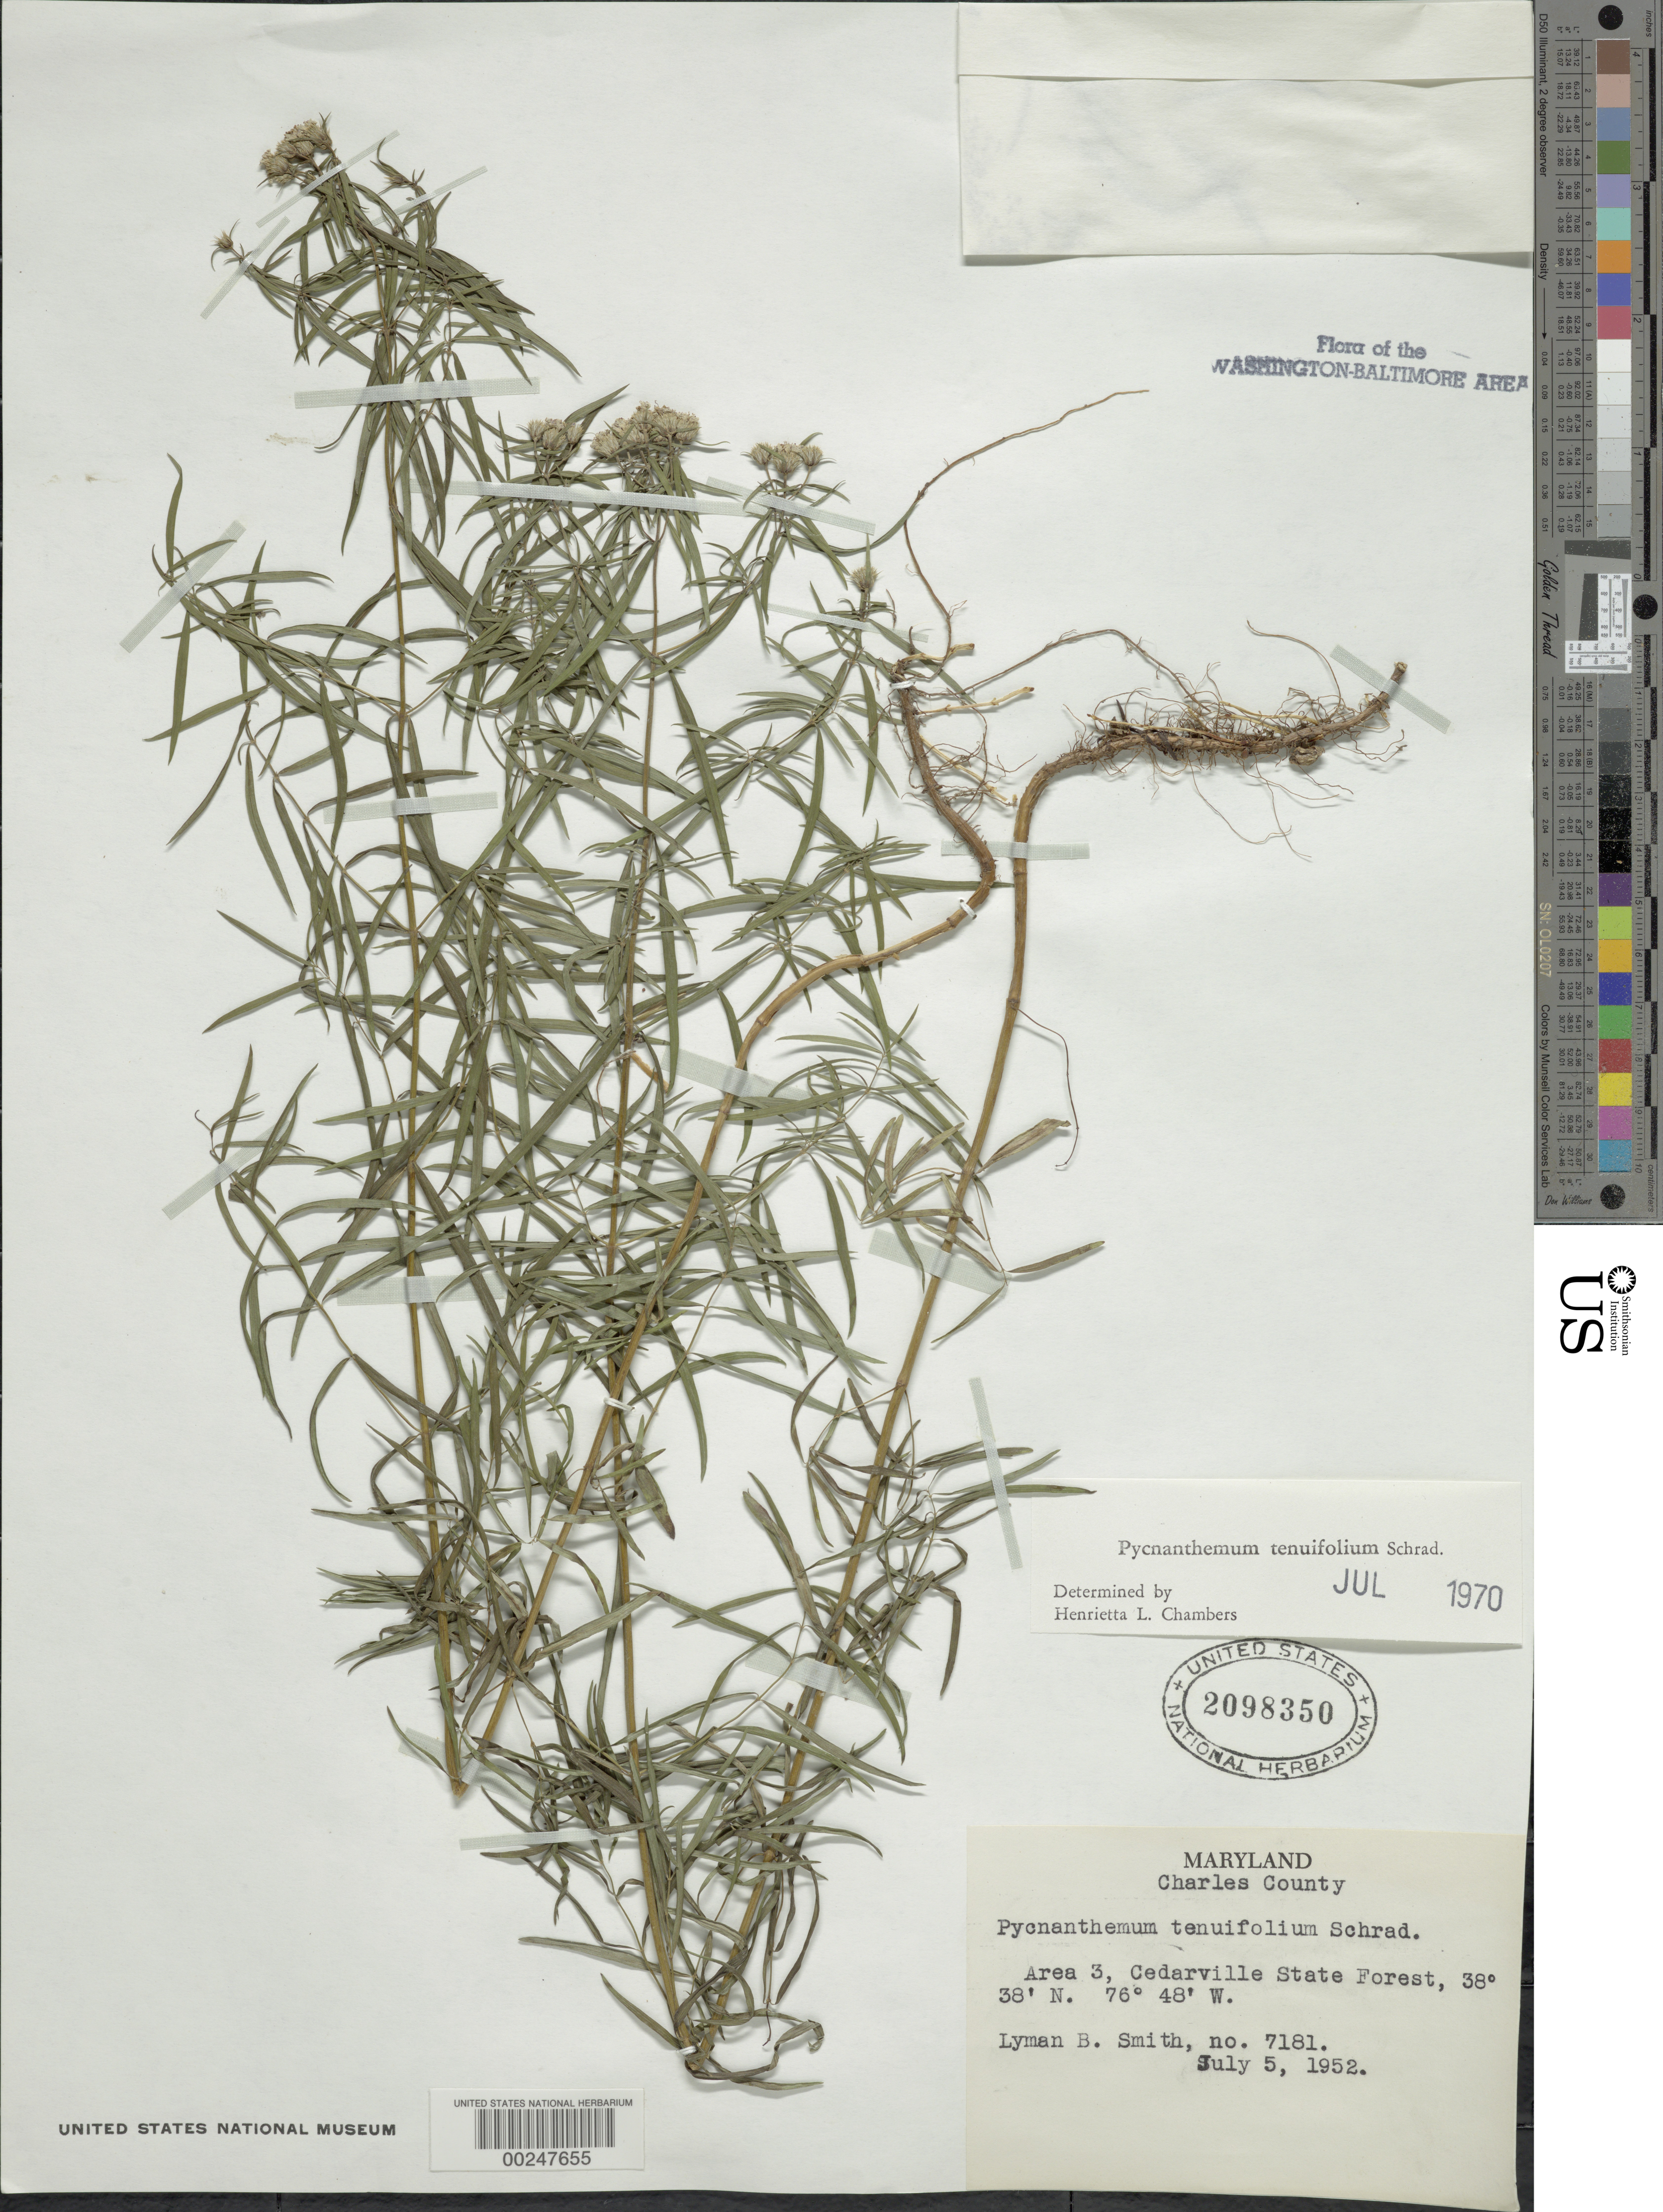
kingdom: Plantae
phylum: Tracheophyta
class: Magnoliopsida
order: Lamiales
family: Lamiaceae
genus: Pycnanthemum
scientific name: Pycnanthemum tenuifolium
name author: Schrad.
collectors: L. Smith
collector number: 7181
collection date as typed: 05 Jul 1952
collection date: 1952-07-05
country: United States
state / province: Maryland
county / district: Charles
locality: Cedarville State Forest area 3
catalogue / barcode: US 2098350